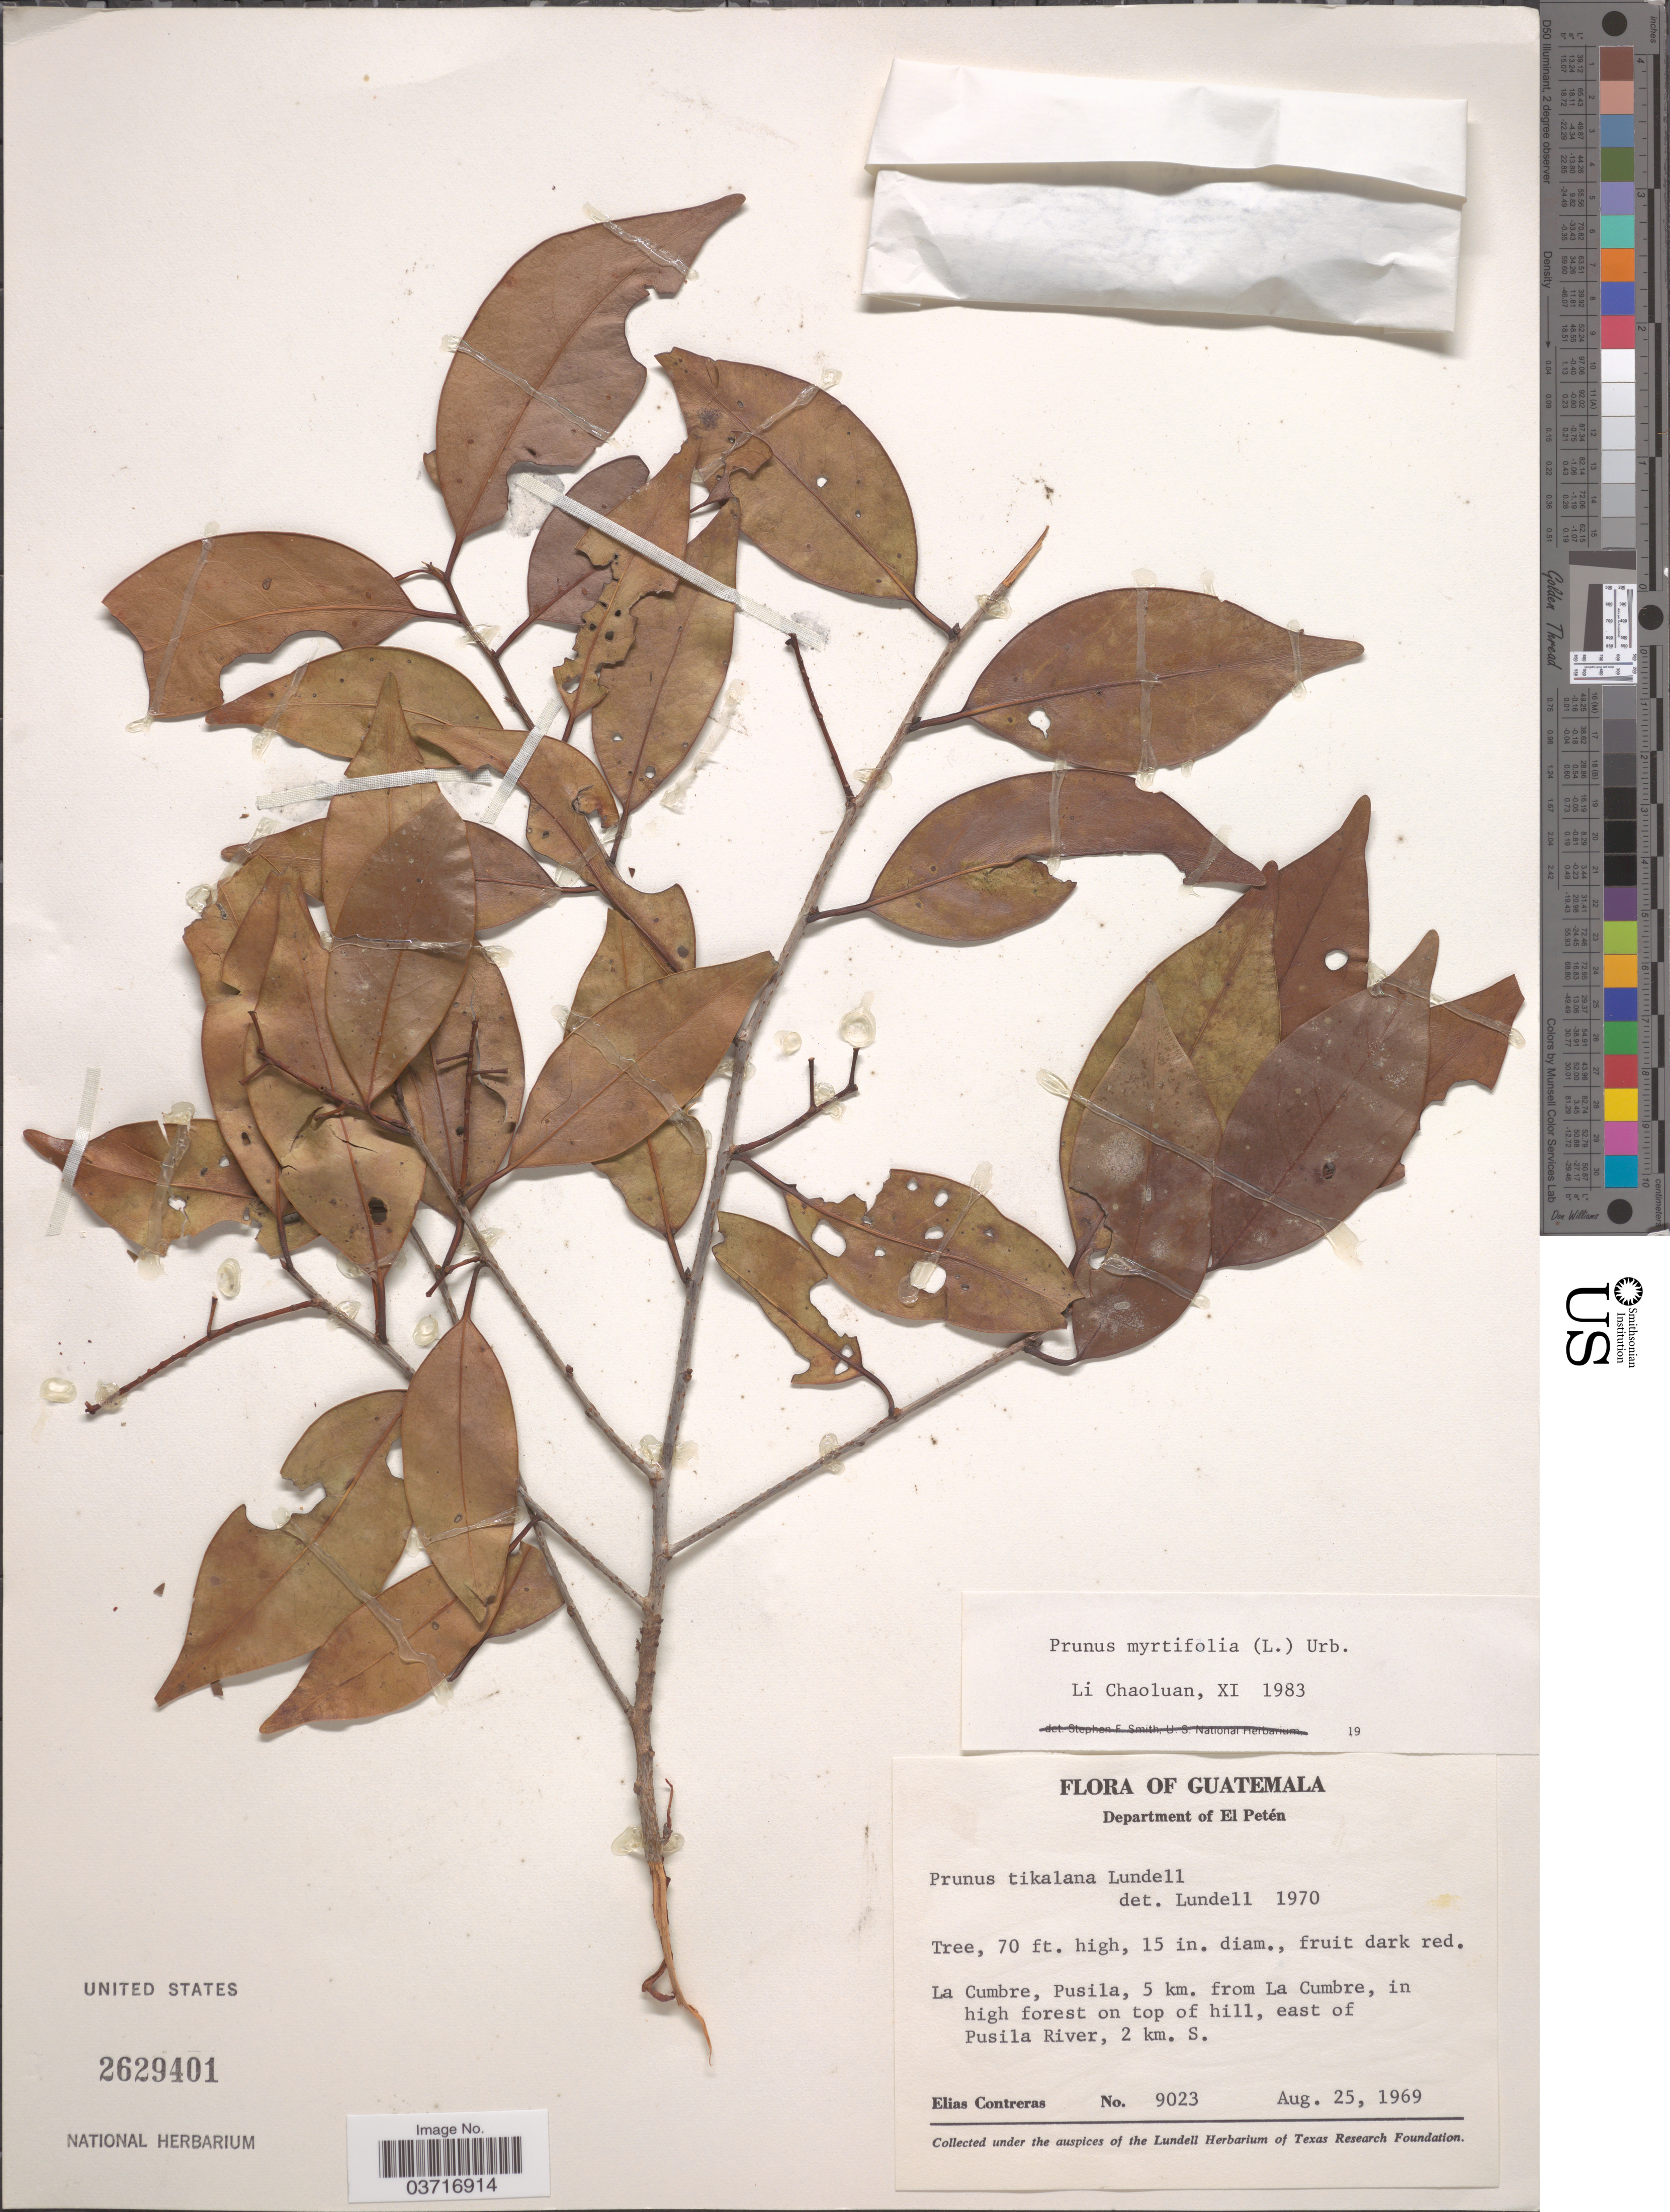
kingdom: Plantae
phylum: Tracheophyta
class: Magnoliopsida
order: Rosales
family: Rosaceae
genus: Prunus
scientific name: Prunus myrtifolia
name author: (L.) Urb.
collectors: E. Contreras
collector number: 9023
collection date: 1969-08-25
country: Guatemala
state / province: El Peten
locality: Department of El Petén. La Cumbre, Pusila, 5 km. from La Cumbre, in high forest on top of hill, east of Pusila River, 2 km. S.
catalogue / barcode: US 2629401